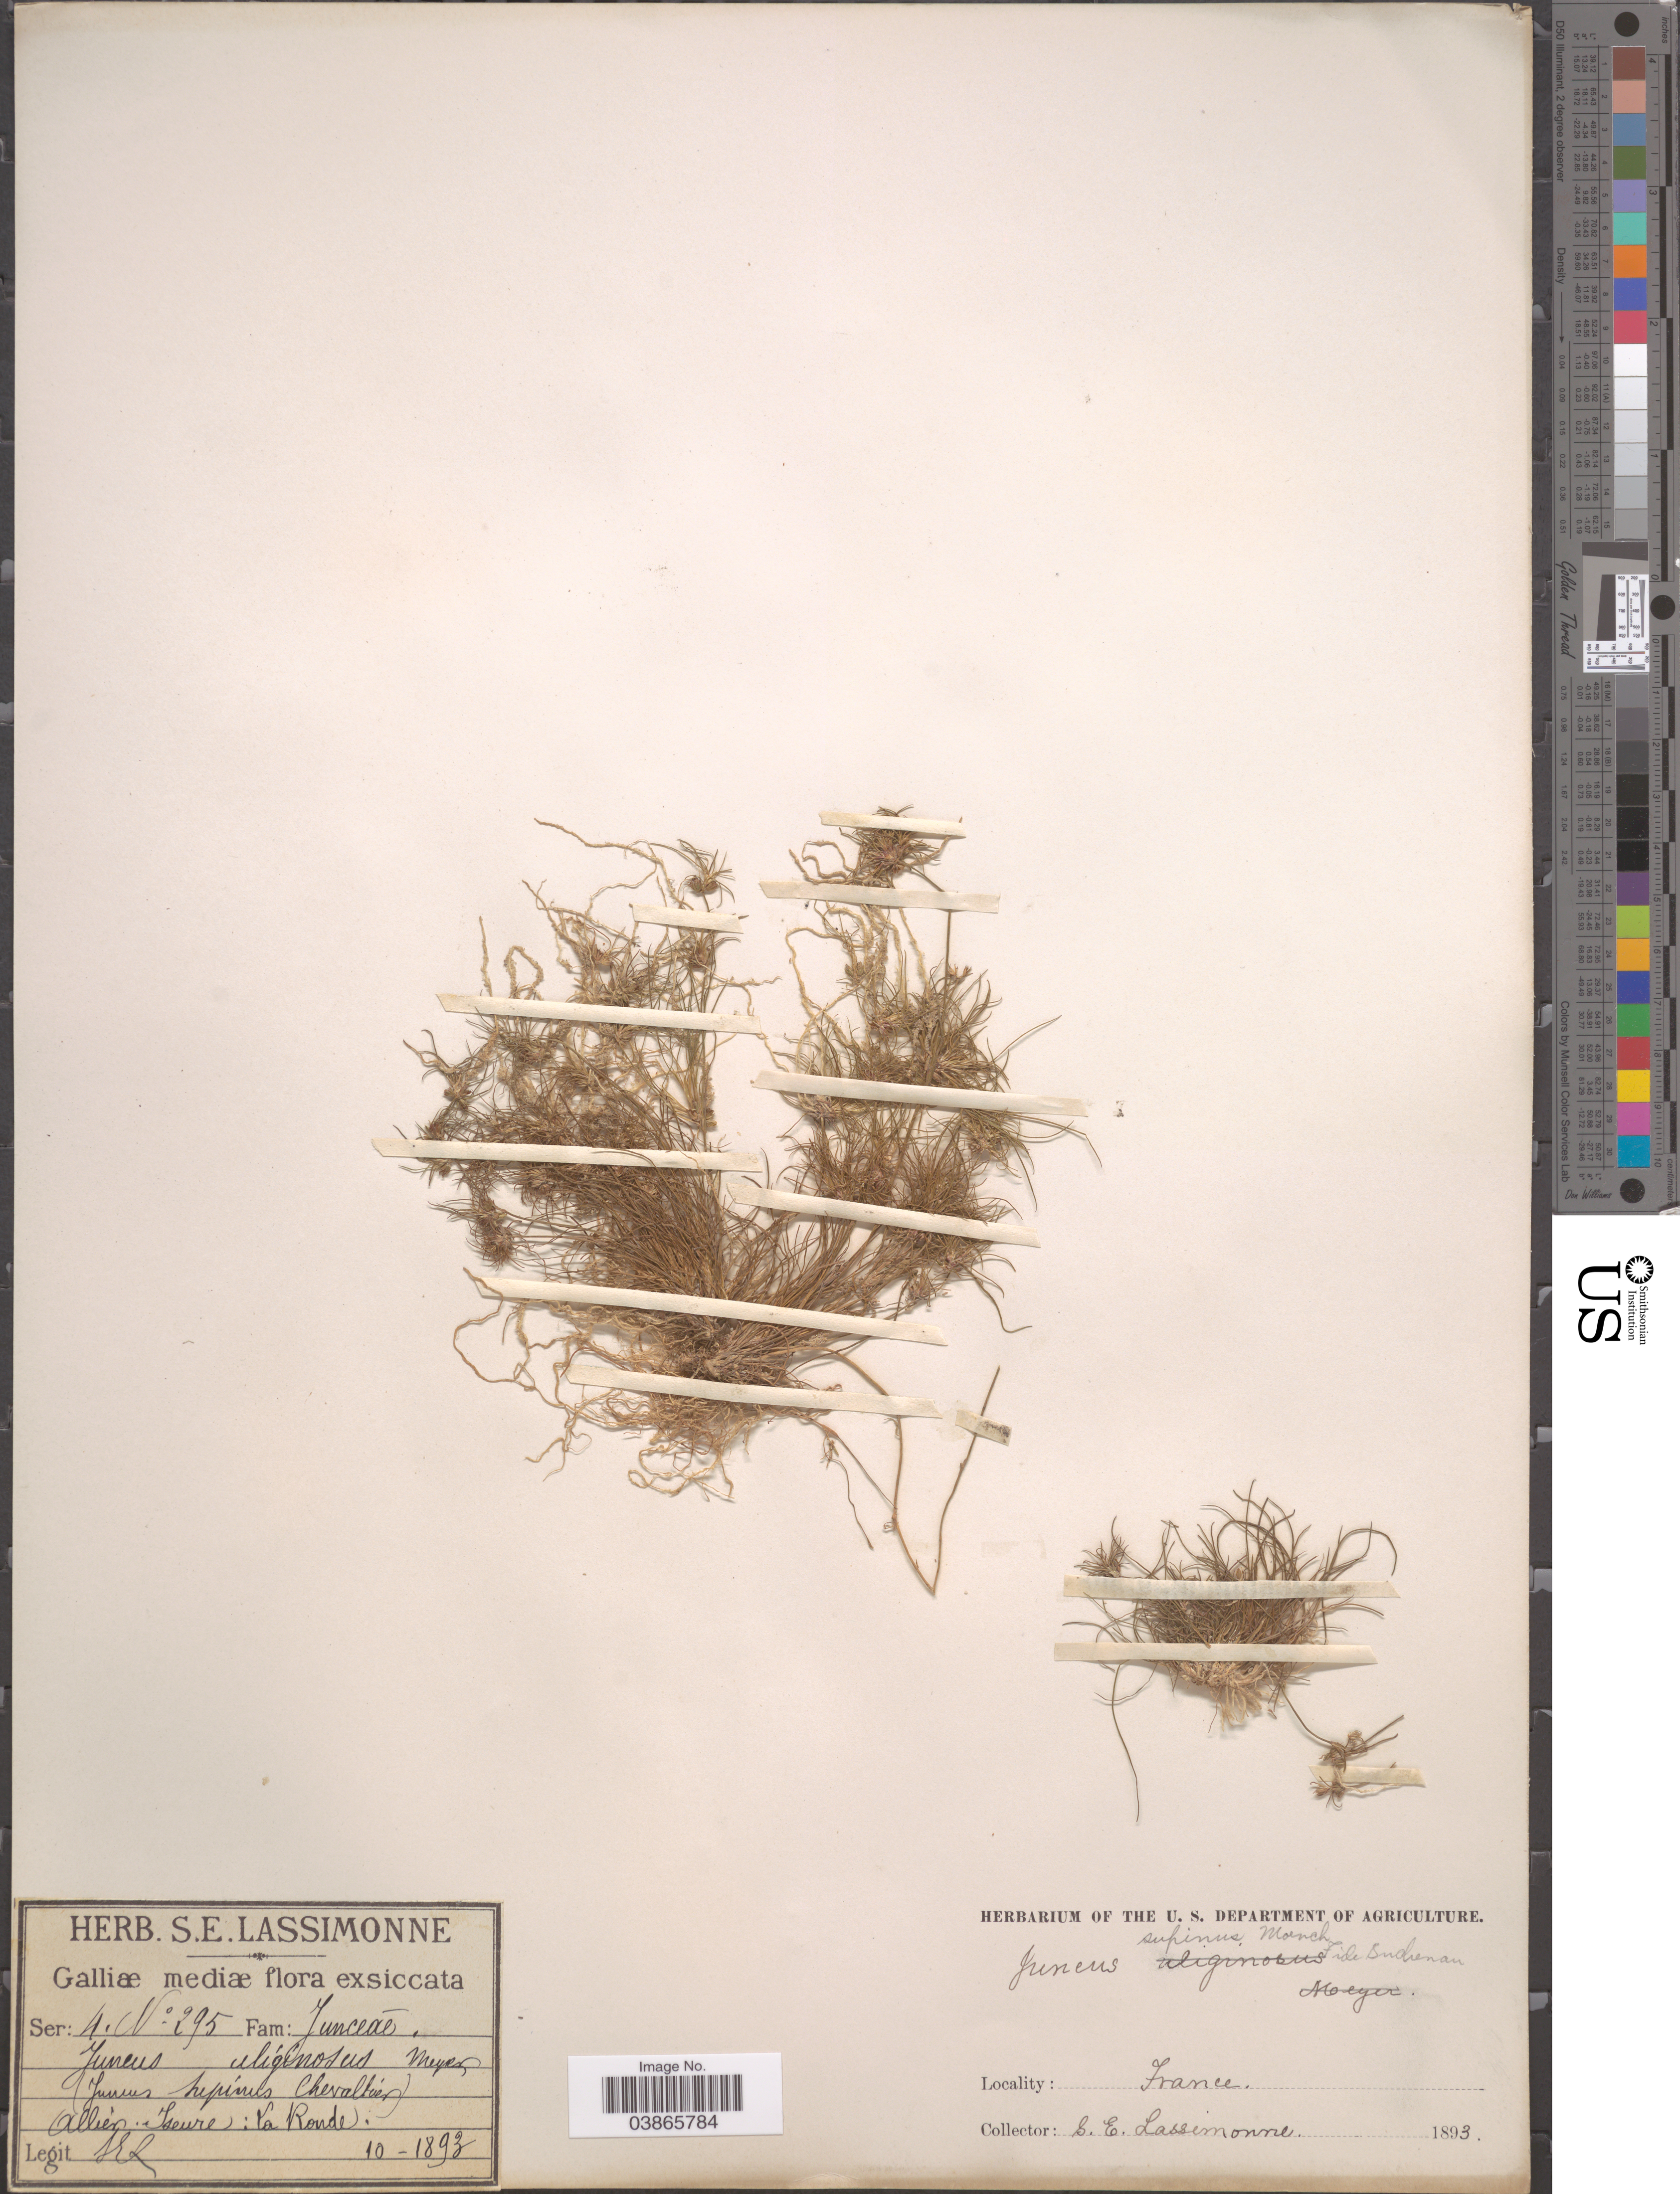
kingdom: Plantae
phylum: Tracheophyta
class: Liliopsida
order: Poales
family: Juncaceae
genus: Juncus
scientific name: Juncus supinus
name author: Moench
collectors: S. Lassimonne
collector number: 295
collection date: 1893-10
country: France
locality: Galliæ mediæ. Allier - Yseure: La Ronde.